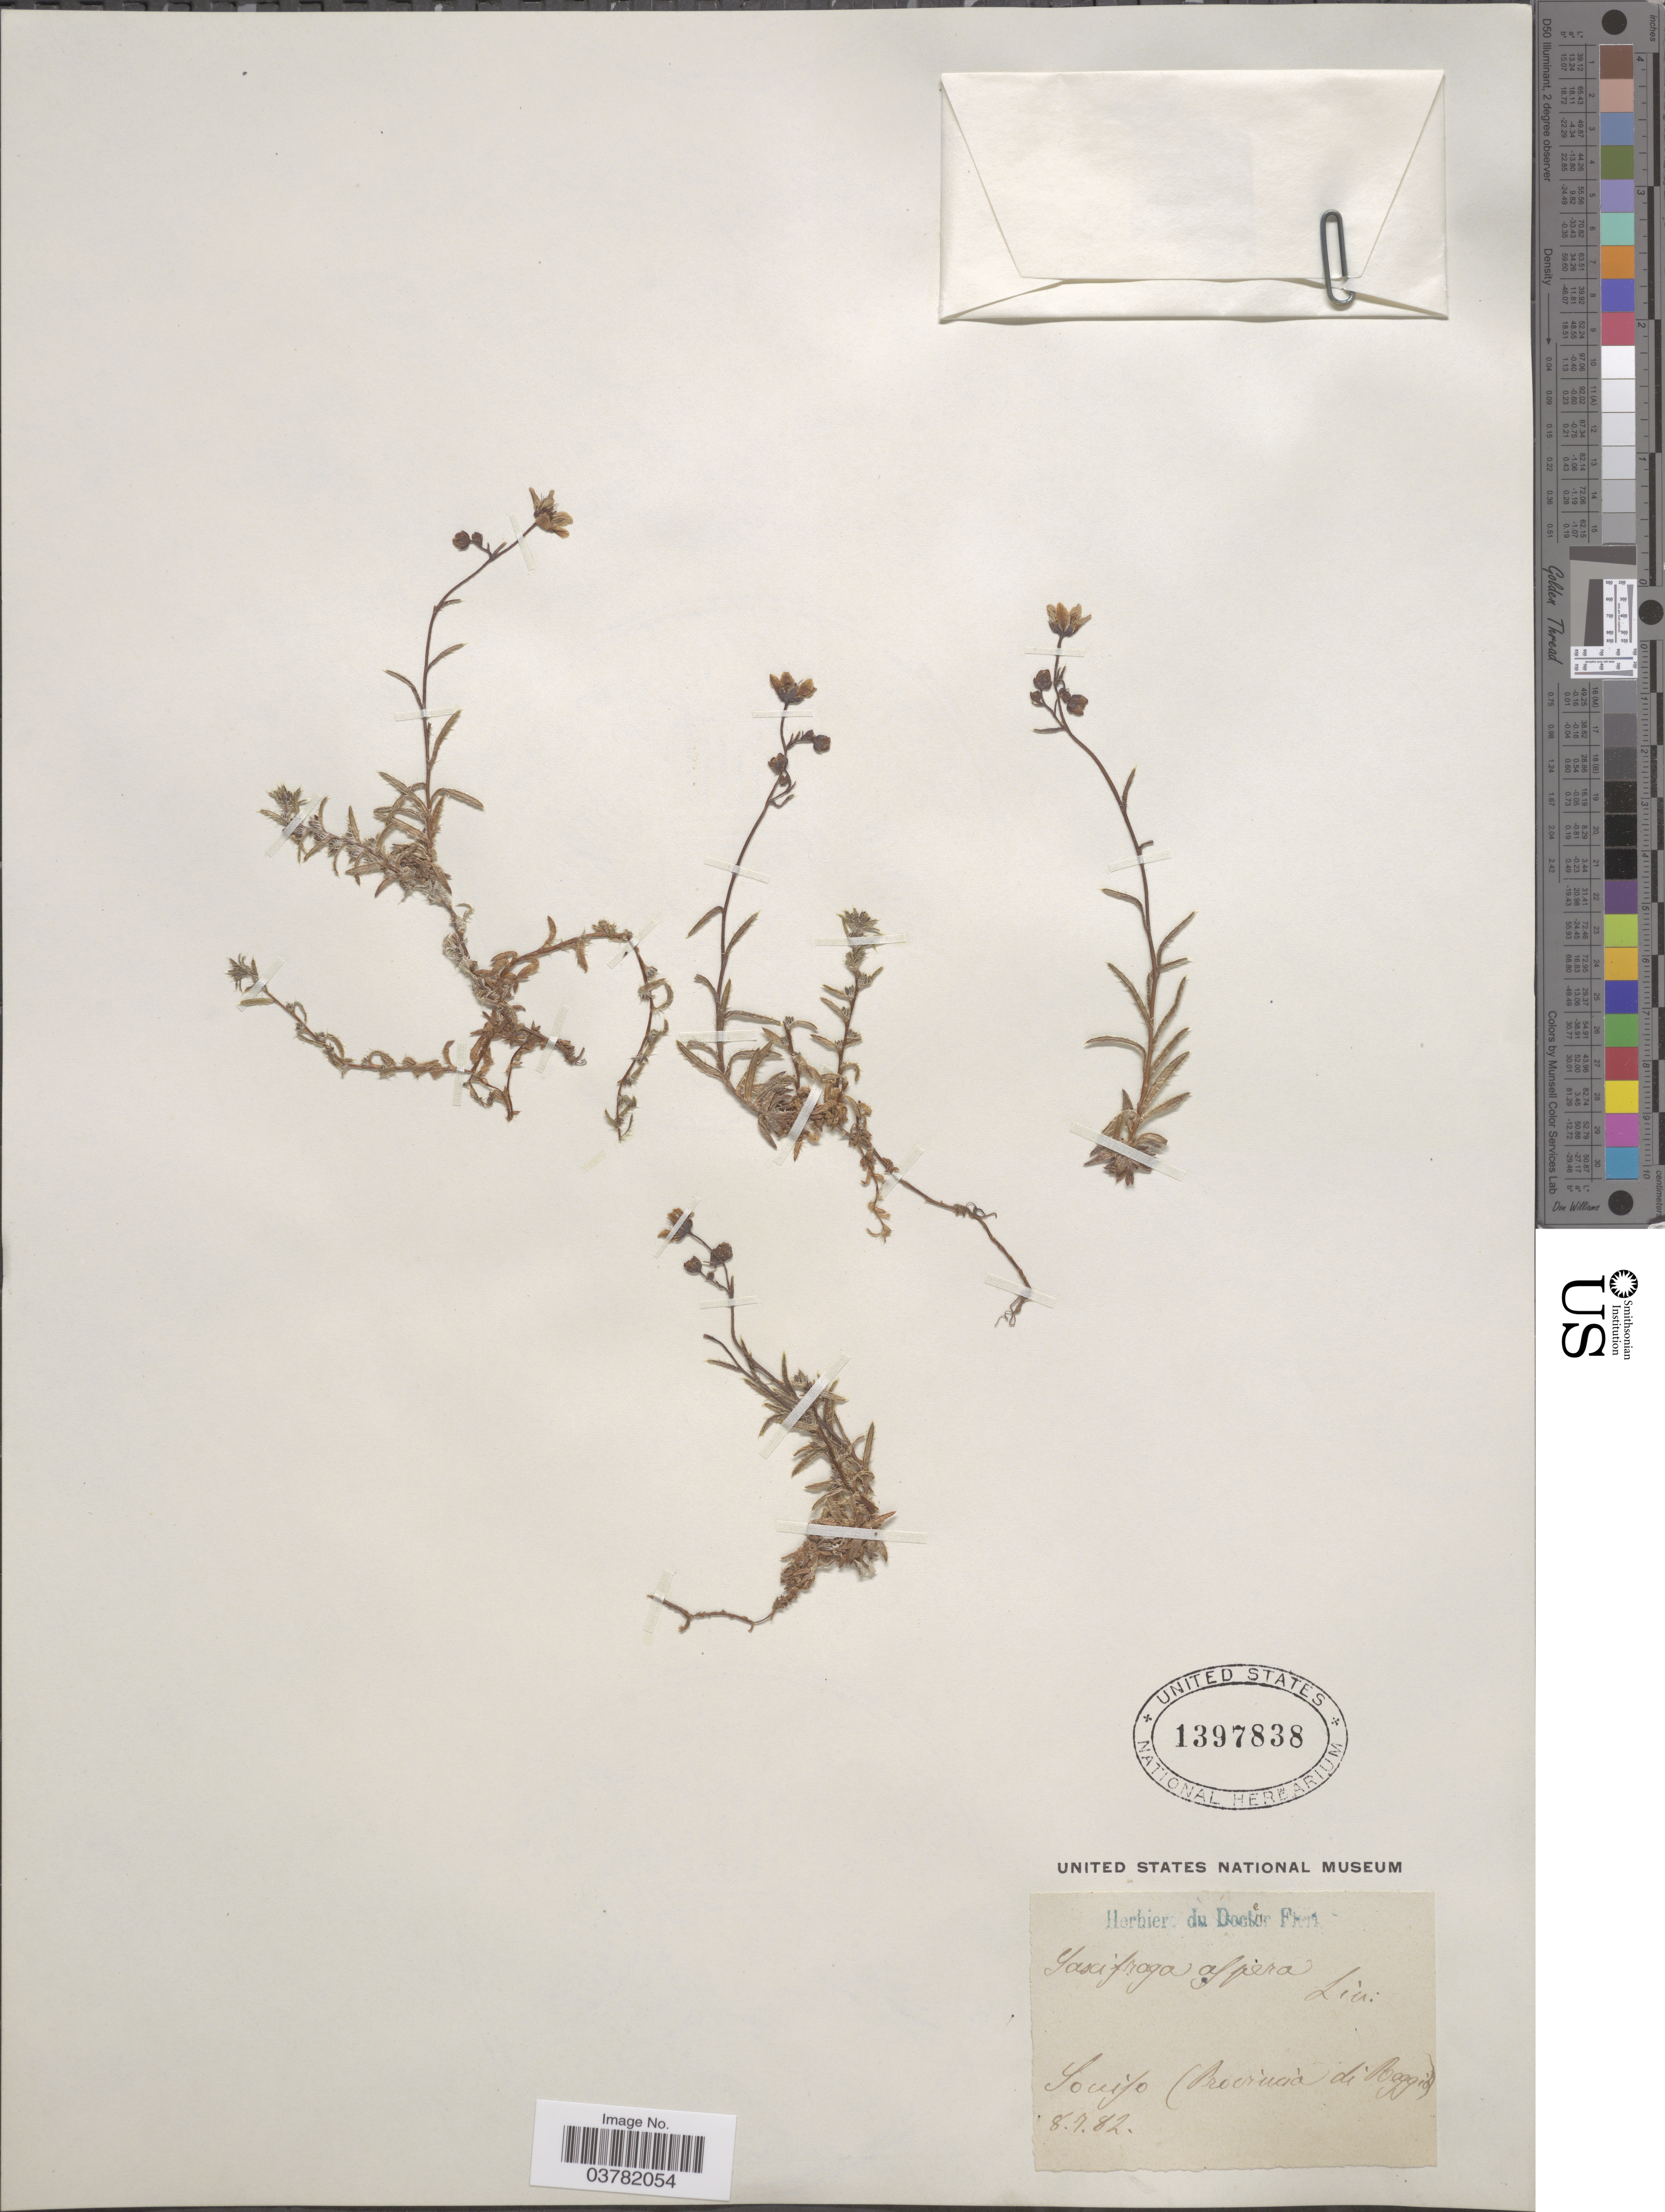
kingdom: Plantae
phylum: Tracheophyta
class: Magnoliopsida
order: Saxifragales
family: Saxifragaceae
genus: Saxifraga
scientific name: Saxifraga aspera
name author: L.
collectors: Fieri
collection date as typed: Transcribed d/m/y: 8/7/82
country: Italy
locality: Souiso [interpreted] (Provincia di Reggio).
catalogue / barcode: US 1397838